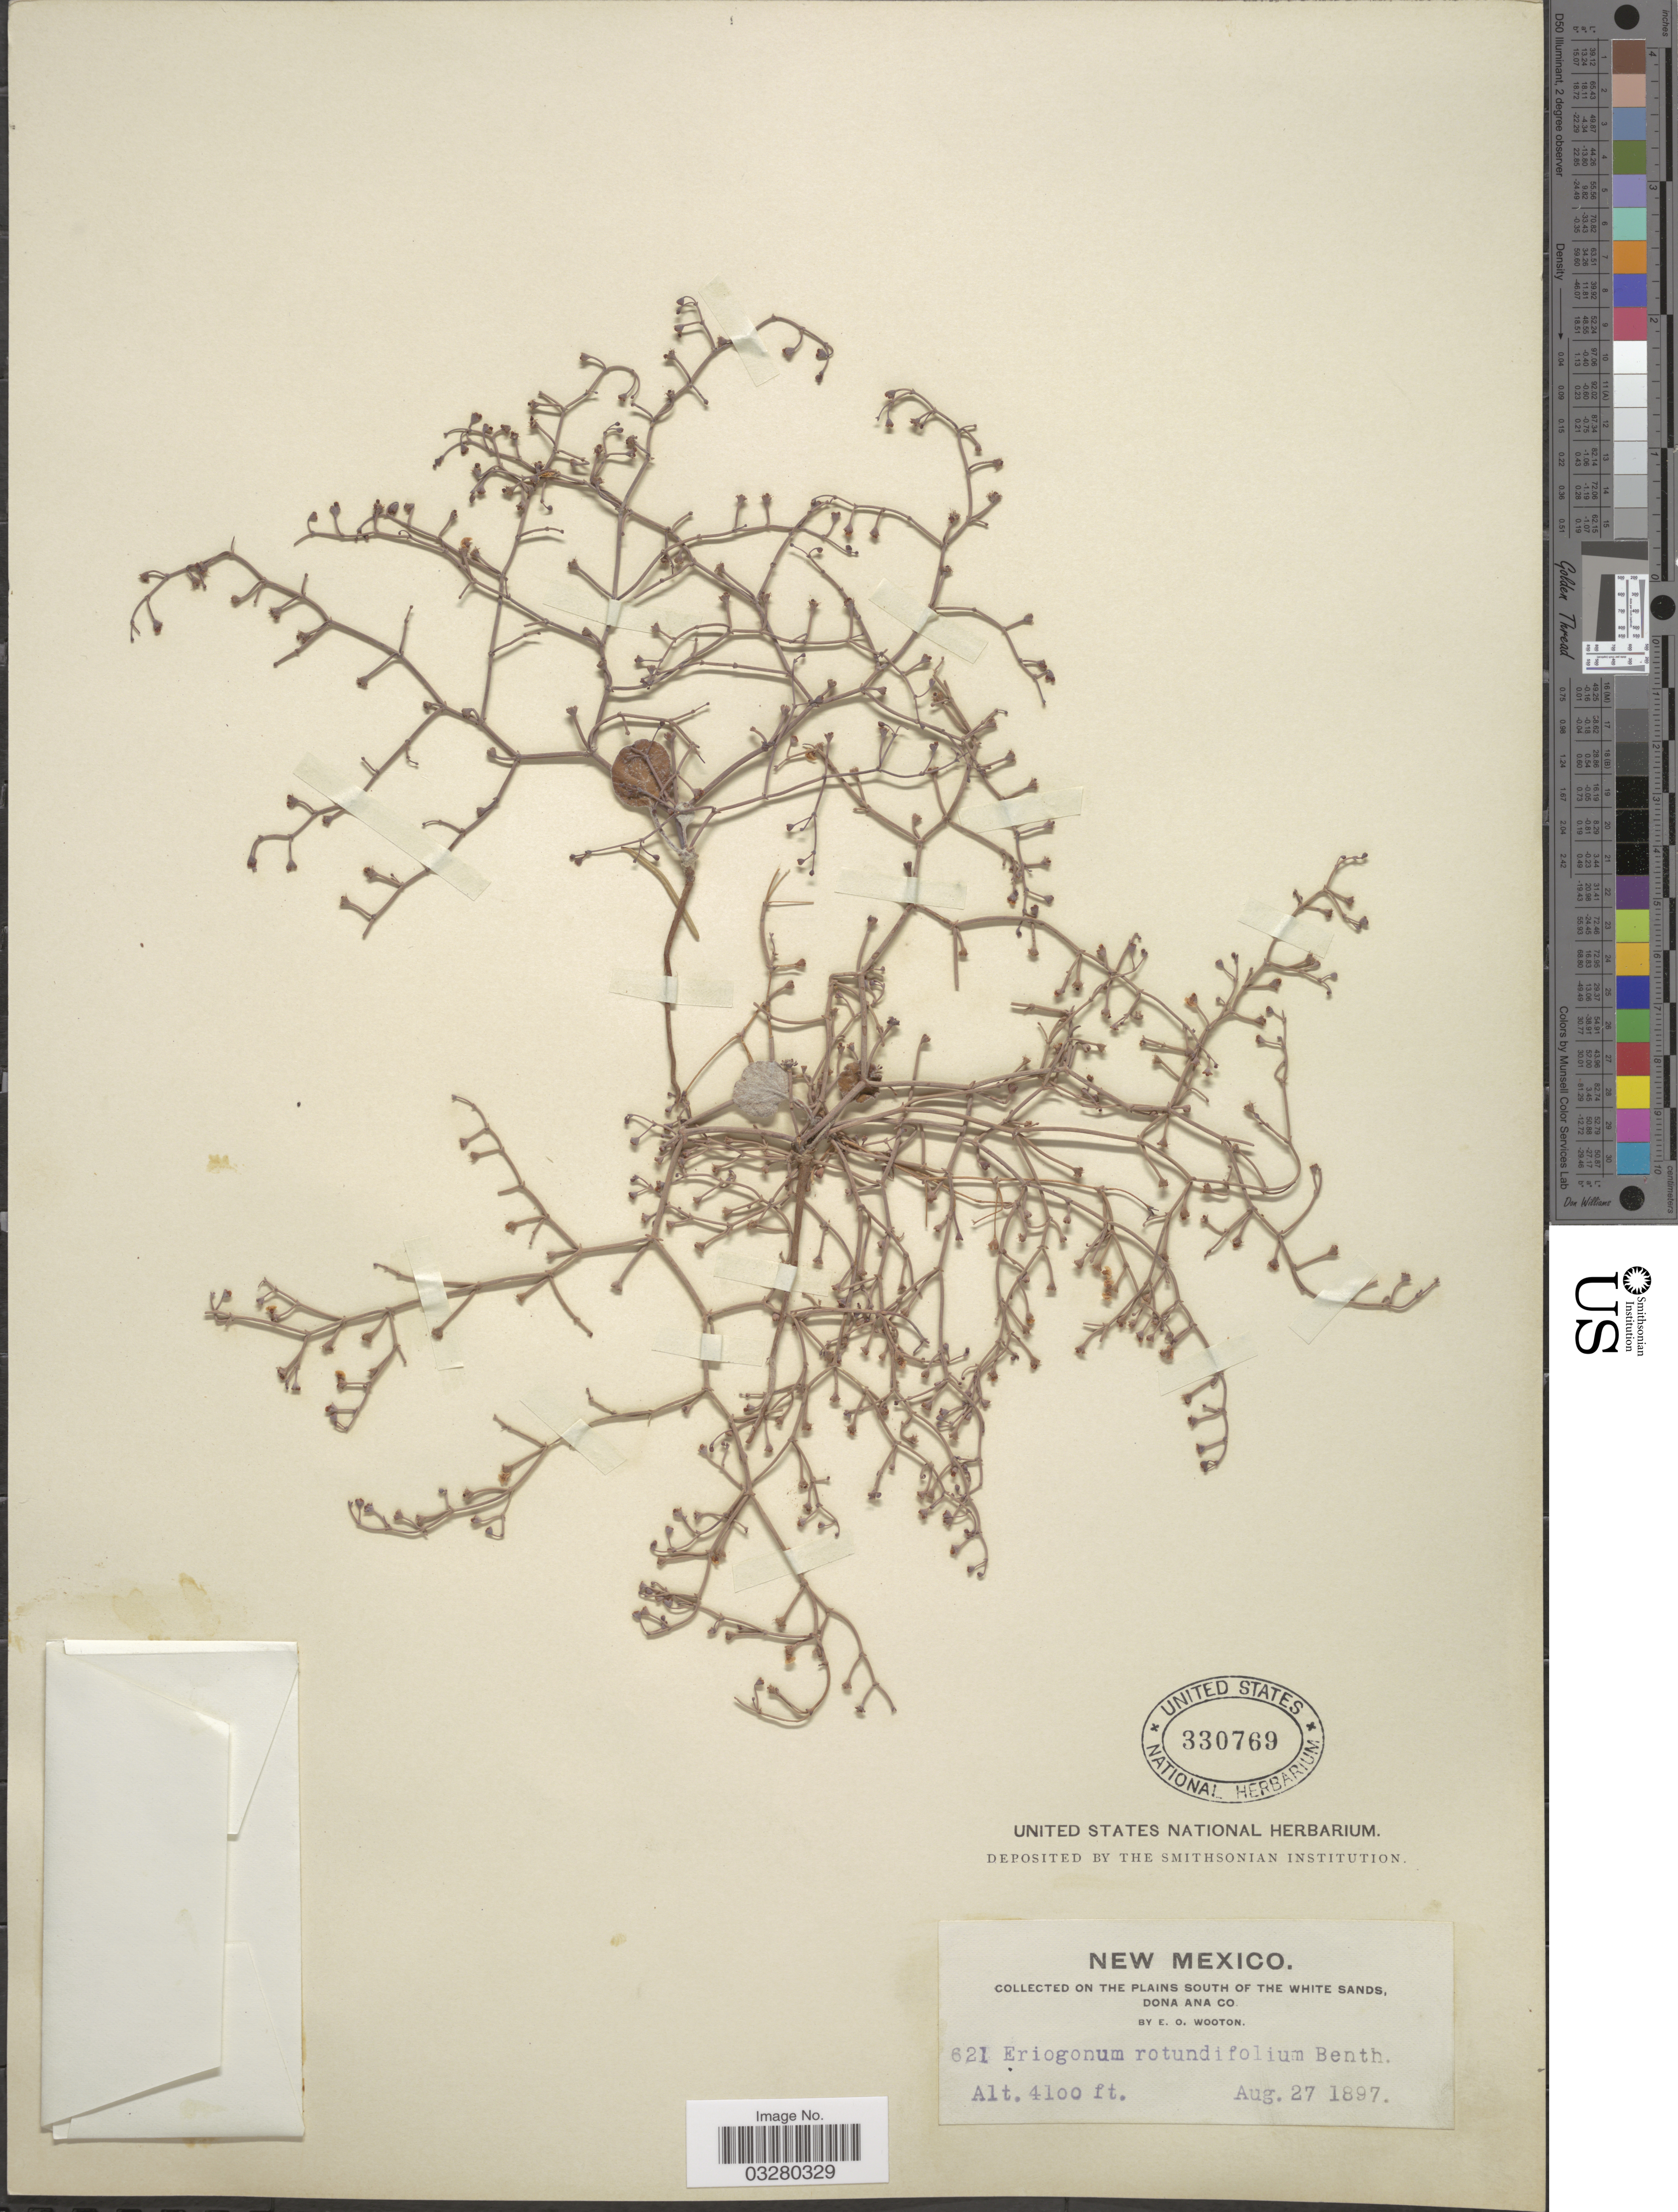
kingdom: Plantae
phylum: Tracheophyta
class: Magnoliopsida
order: Caryophyllales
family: Polygonaceae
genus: Eriogonum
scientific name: Eriogonum rotundifolium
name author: Benth. in DC.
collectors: E. O. Wooton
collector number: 621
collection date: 1897-08-27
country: United States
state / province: New Mexico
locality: On the Plains south of the White Sands, Dona Ana Co.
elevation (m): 1250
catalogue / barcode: US 330769